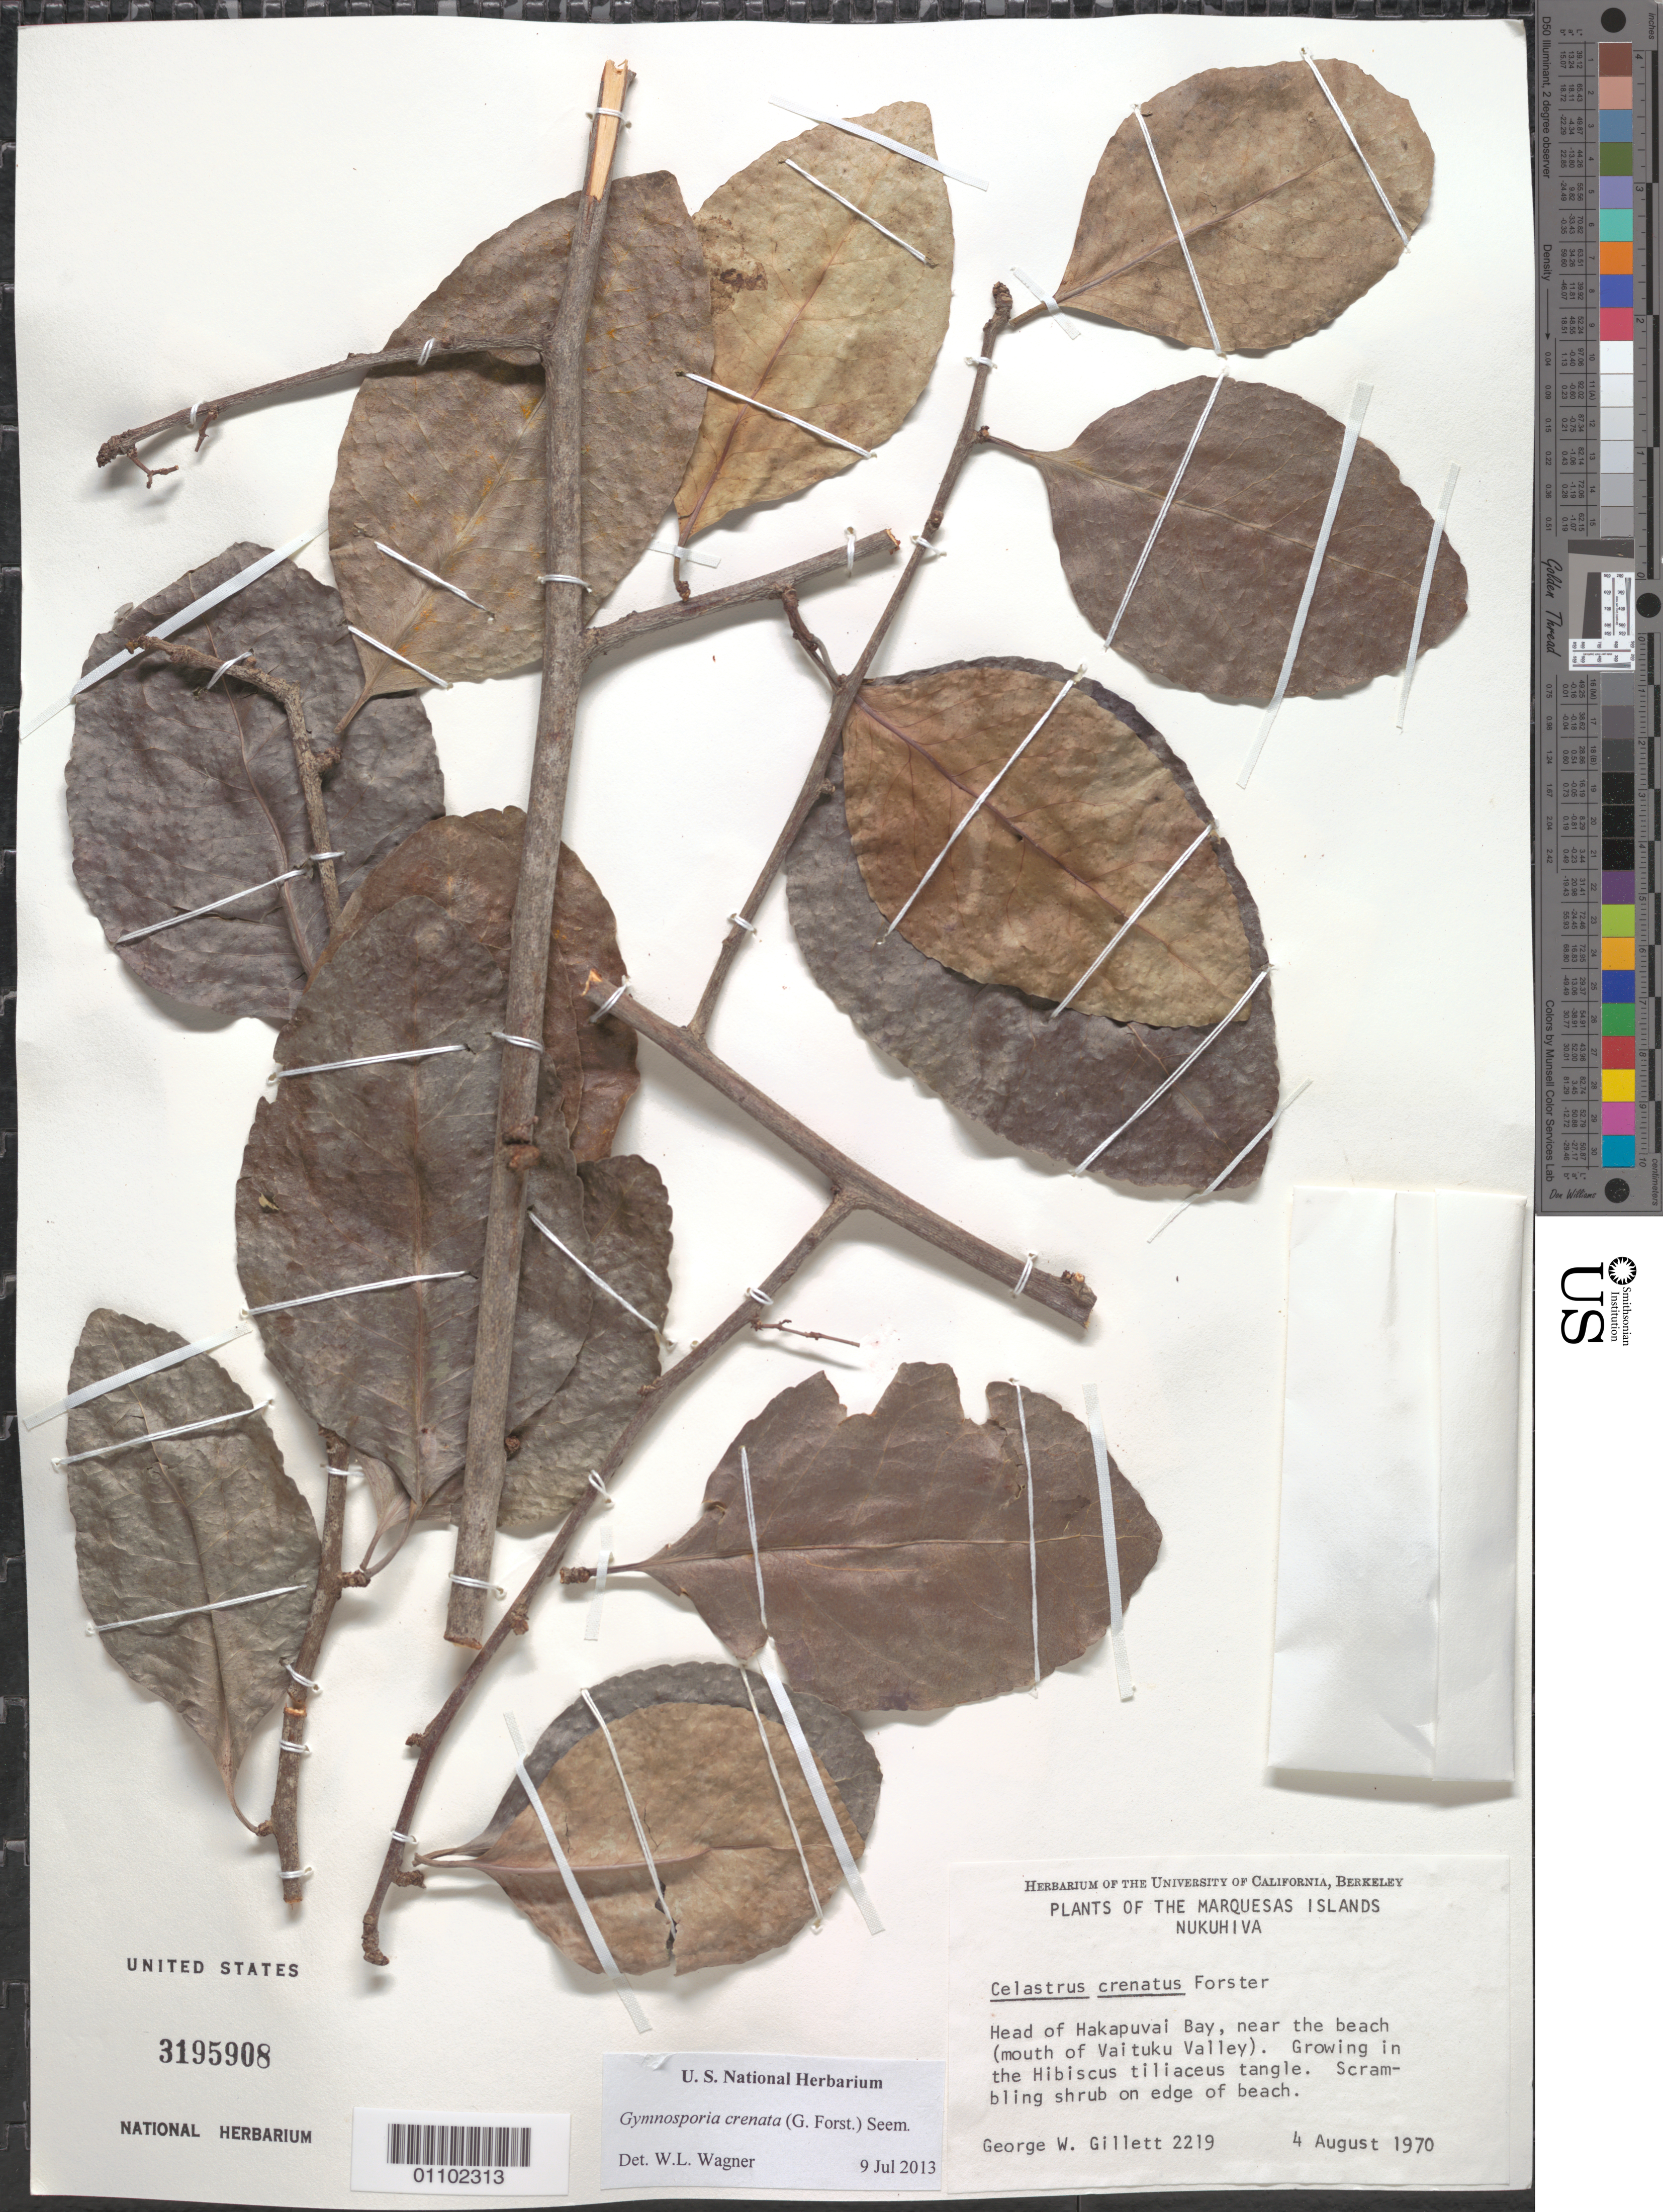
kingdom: Plantae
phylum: Tracheophyta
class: Magnoliopsida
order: Celastrales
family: Celastraceae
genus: Gymnosporia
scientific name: Gymnosporia crenata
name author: (G. Forst.) Seem.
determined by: Wagner, W. L., (BOT), Smithsonian Institution - National Museum of Natural History (UNITED STATES)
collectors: G. Gillett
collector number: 2219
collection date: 1970-08-04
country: French Polynesia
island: Nuku Hiva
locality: head of Hakapuvai Bay, near beach (mouth of Vaituku Valley)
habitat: In Hibiscus tiliaceus tangle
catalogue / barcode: US 3195908